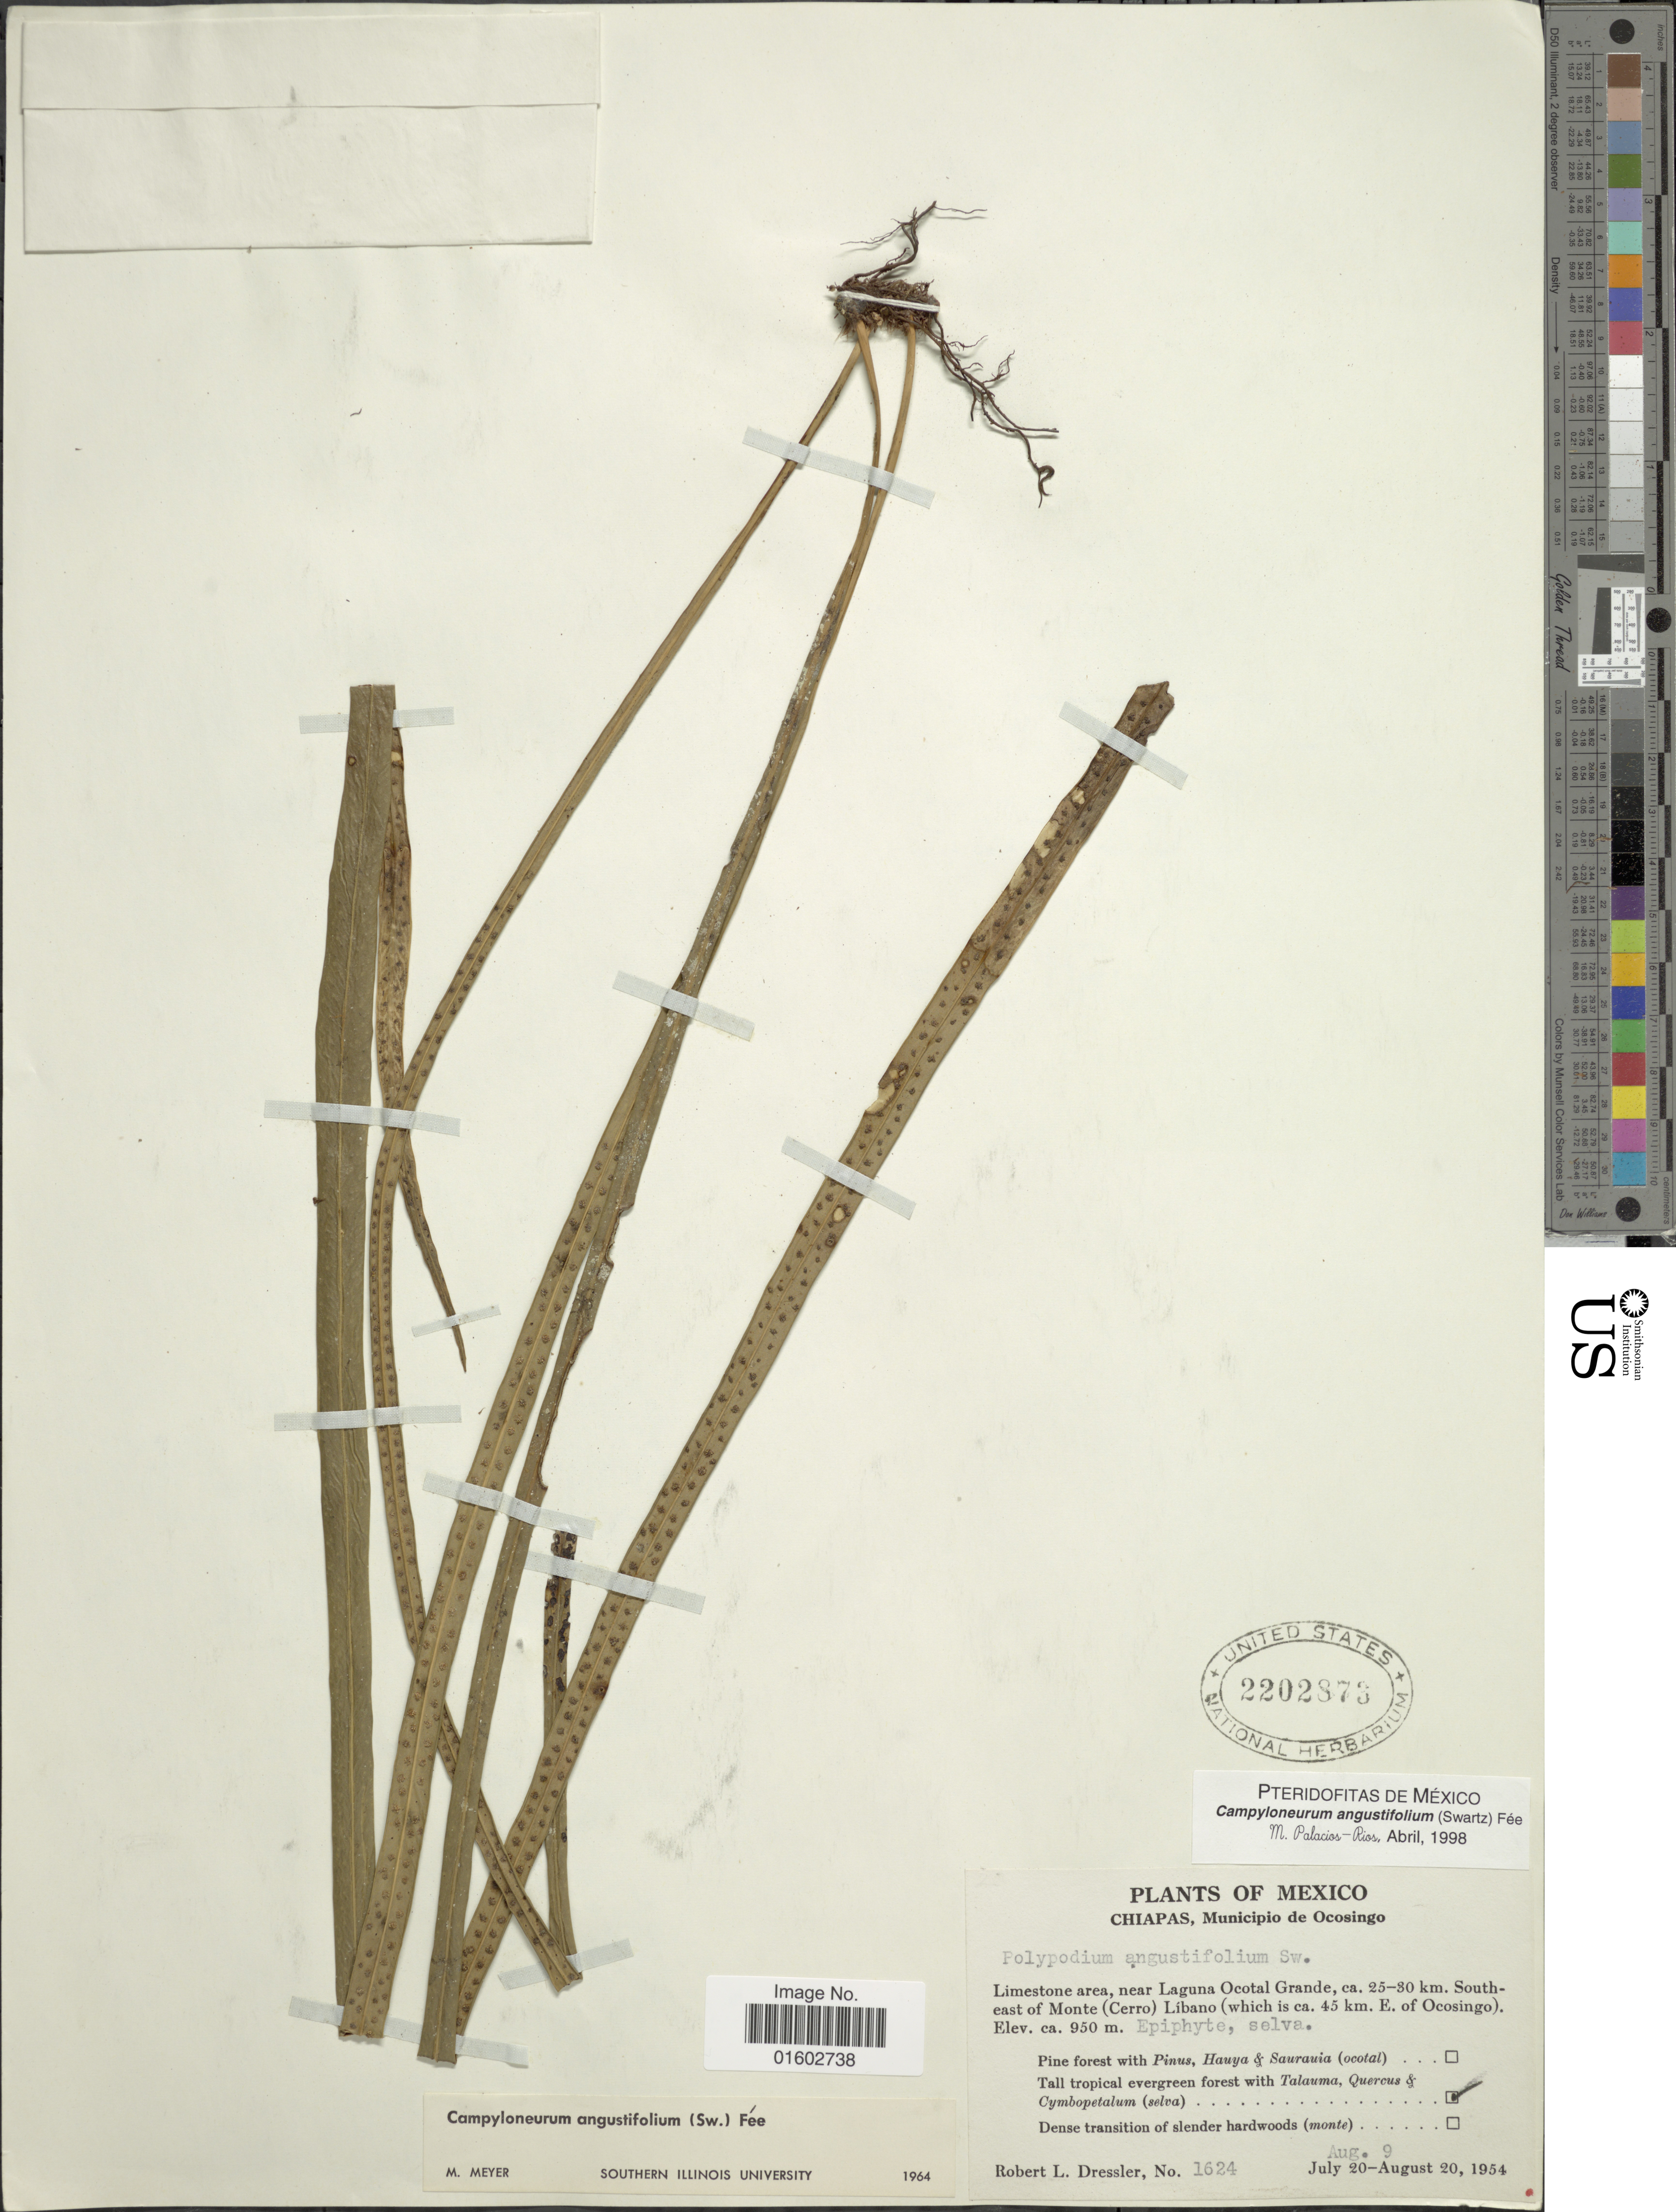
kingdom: Plantae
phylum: Tracheophyta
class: Polypodiopsida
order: Polypodiales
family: Polypodiaceae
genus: Campyloneurum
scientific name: Campyloneurum angustifolium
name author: (Sw.) Fée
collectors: R. Dressler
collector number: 1624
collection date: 1954-07-20/1954-08-20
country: Mexico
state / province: Chiapas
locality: Limestone area, near Laguna Ocotal Grande, ca. 25-80 km. South-east of Monte (Cerro) Libano (which id ca. 45 km E. of Ocosingo), Municipio de Ocosingso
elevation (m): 950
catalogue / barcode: US 2202873